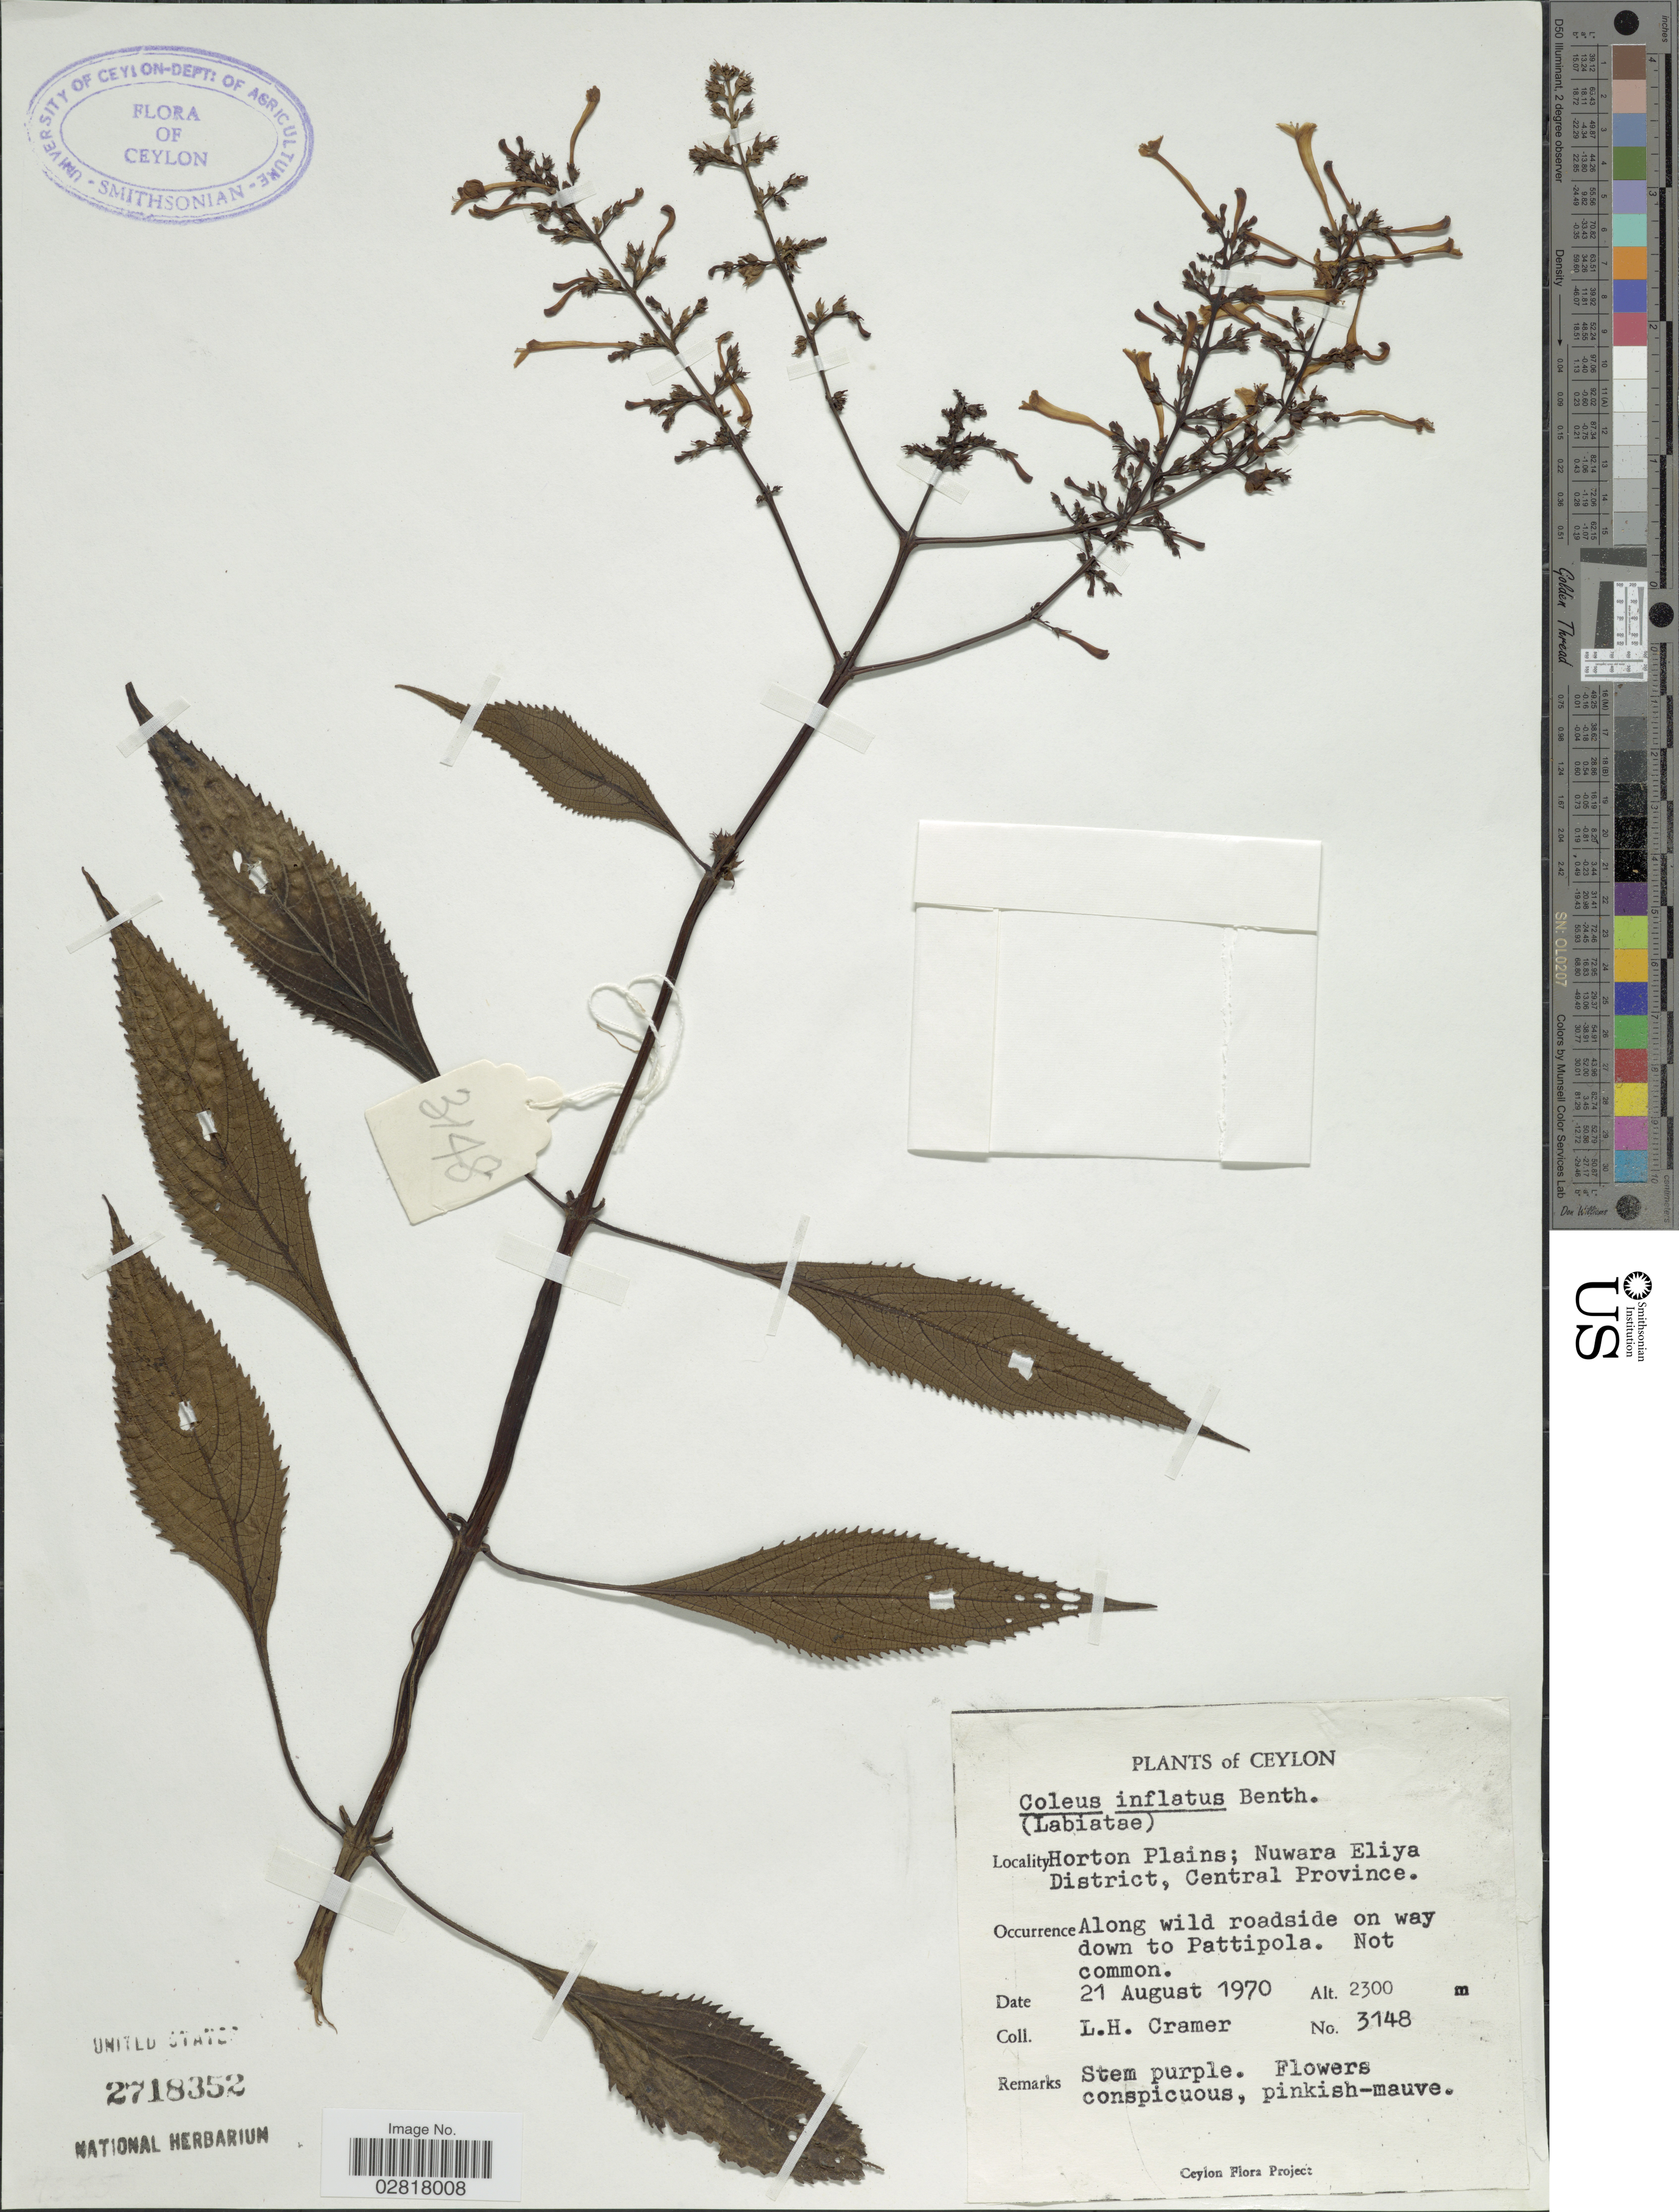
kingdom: Plantae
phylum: Tracheophyta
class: Magnoliopsida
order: Lamiales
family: Lamiaceae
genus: Plectranthus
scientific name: Plectranthus inflatus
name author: (Benth.) R.H. Willemse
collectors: L. H. Cramer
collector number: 3148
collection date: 1970-08-21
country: Sri Lanka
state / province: Central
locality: Ceylon, Horton Plains; Nuwara Eliya District, along wild roadside on way down to Pattipola.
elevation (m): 2300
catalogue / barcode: US 2718352